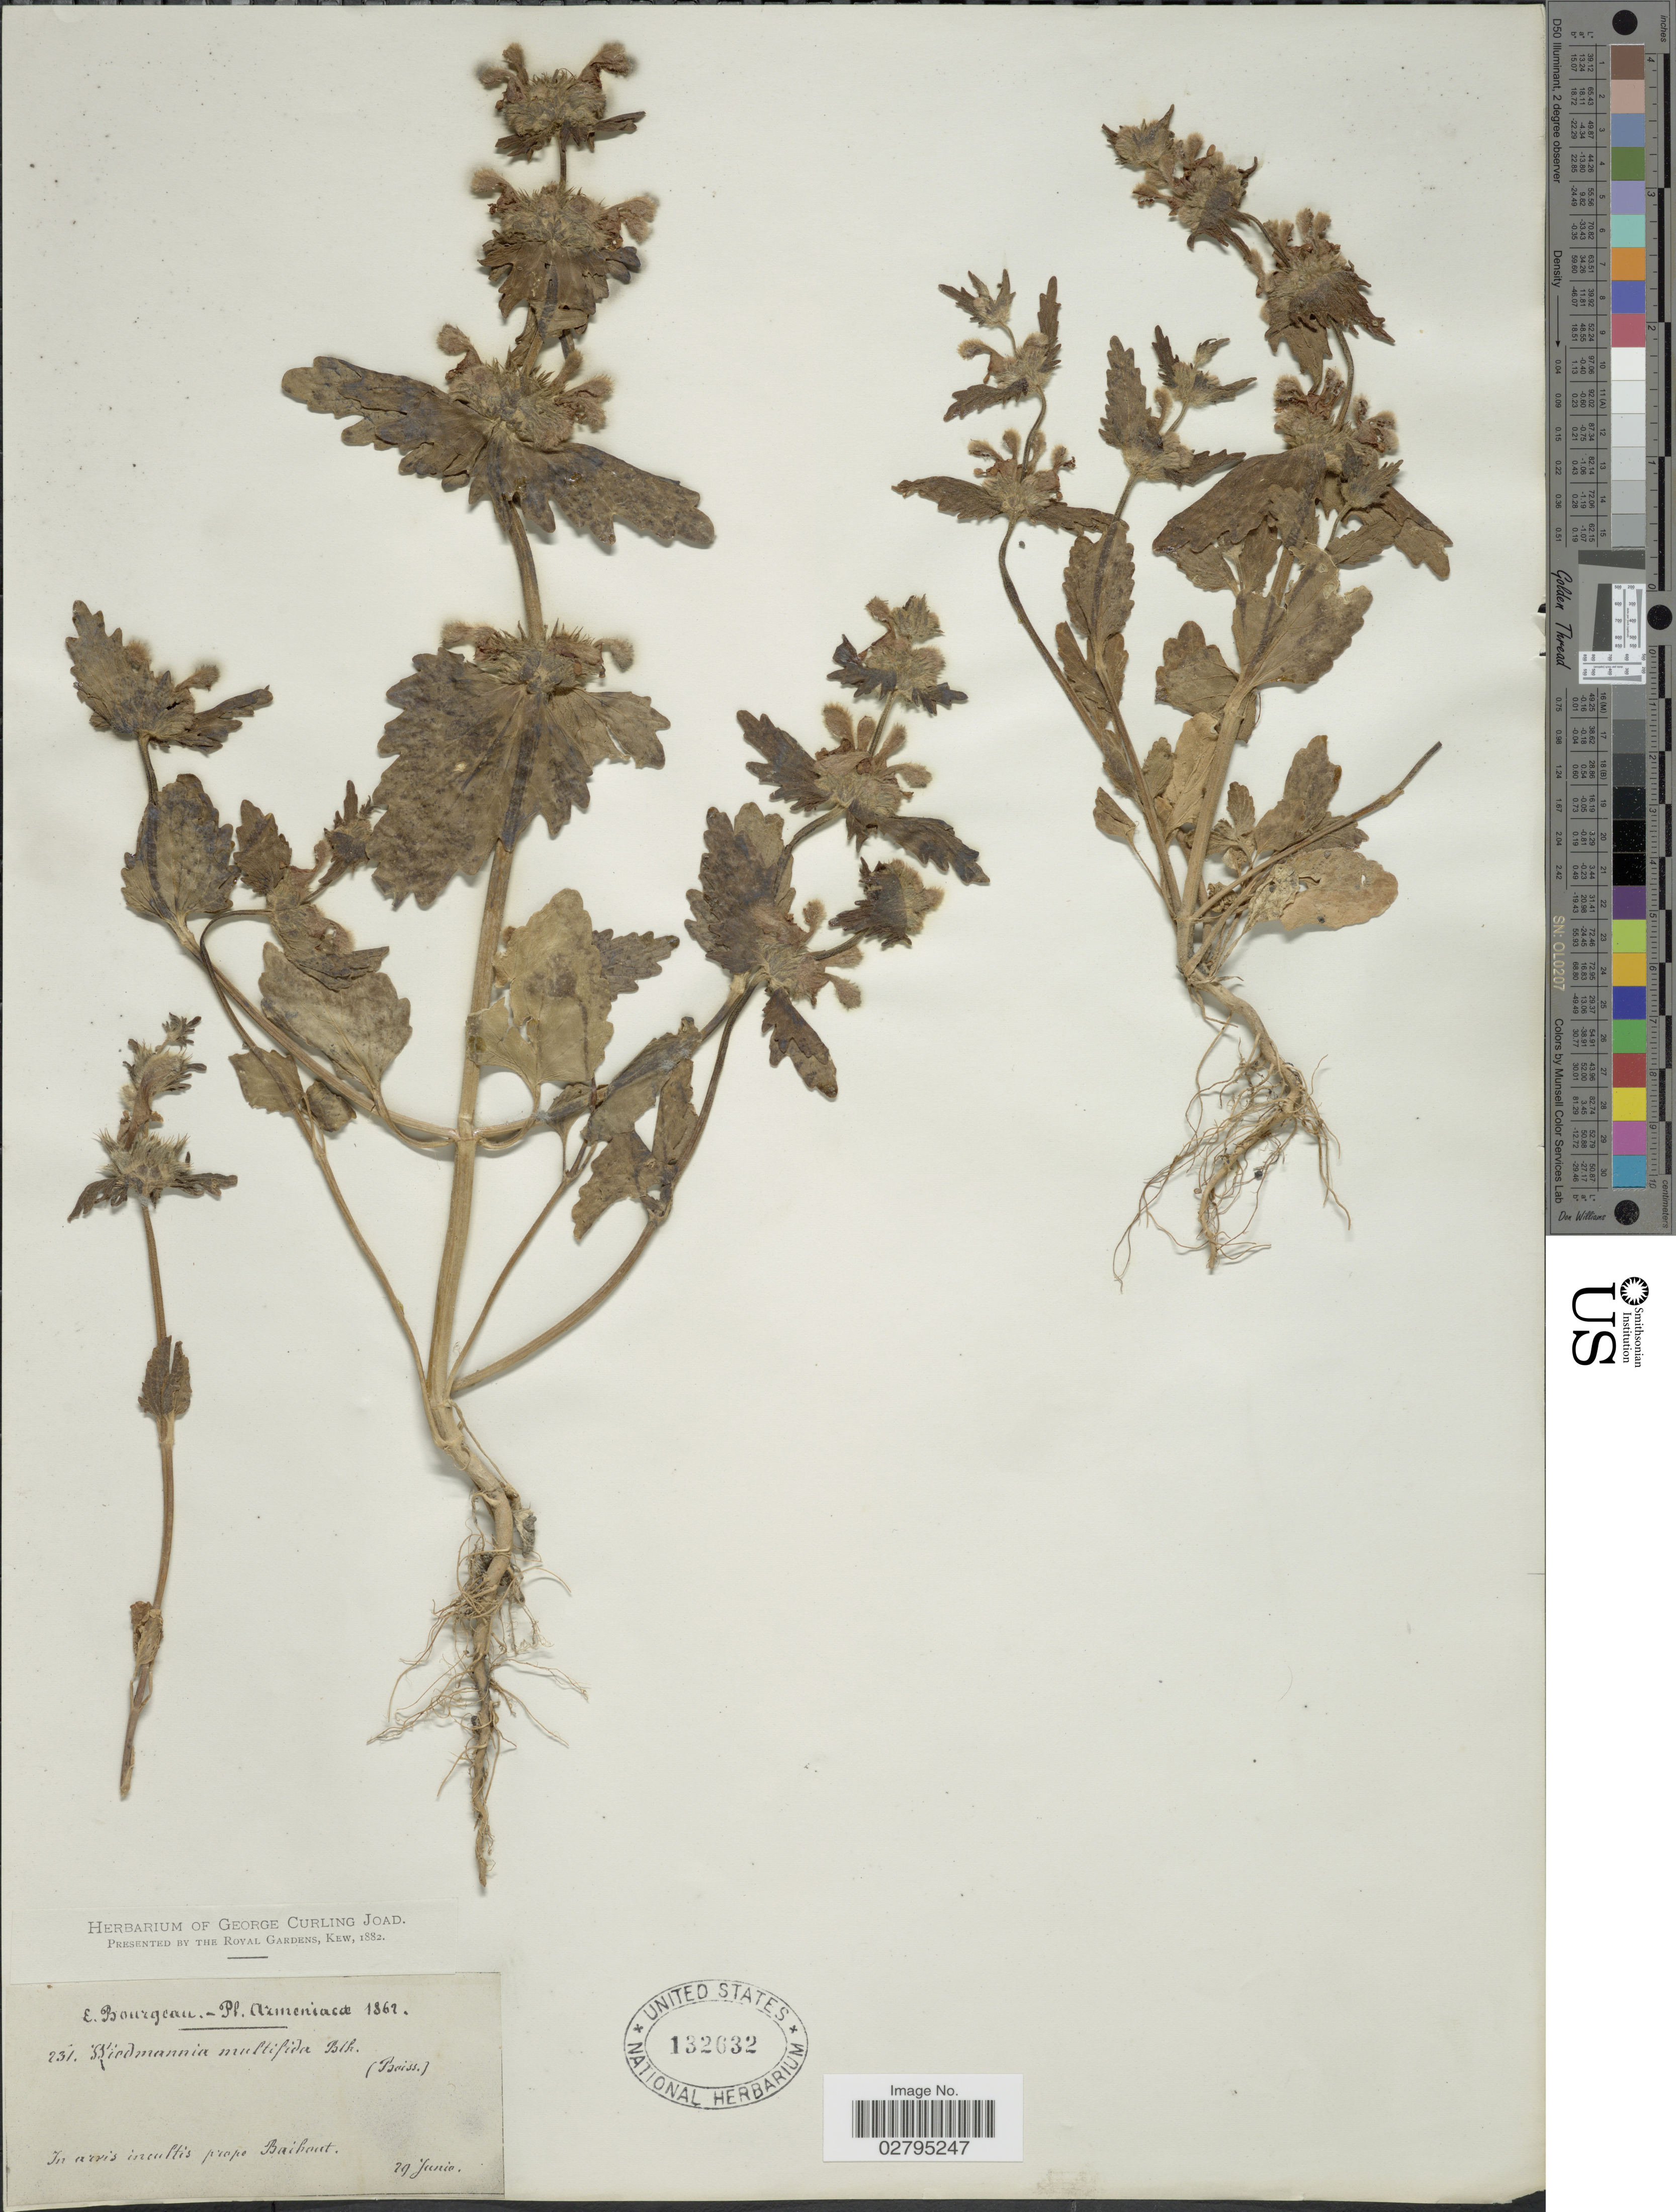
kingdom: Plantae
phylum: Tracheophyta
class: Magnoliopsida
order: Lamiales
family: Lamiaceae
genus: Lamium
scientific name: Lamium multifidum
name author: L.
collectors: E. Bourgeau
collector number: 231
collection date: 1862-06-29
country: Armenia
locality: Prope Baibout.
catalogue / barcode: US 132632